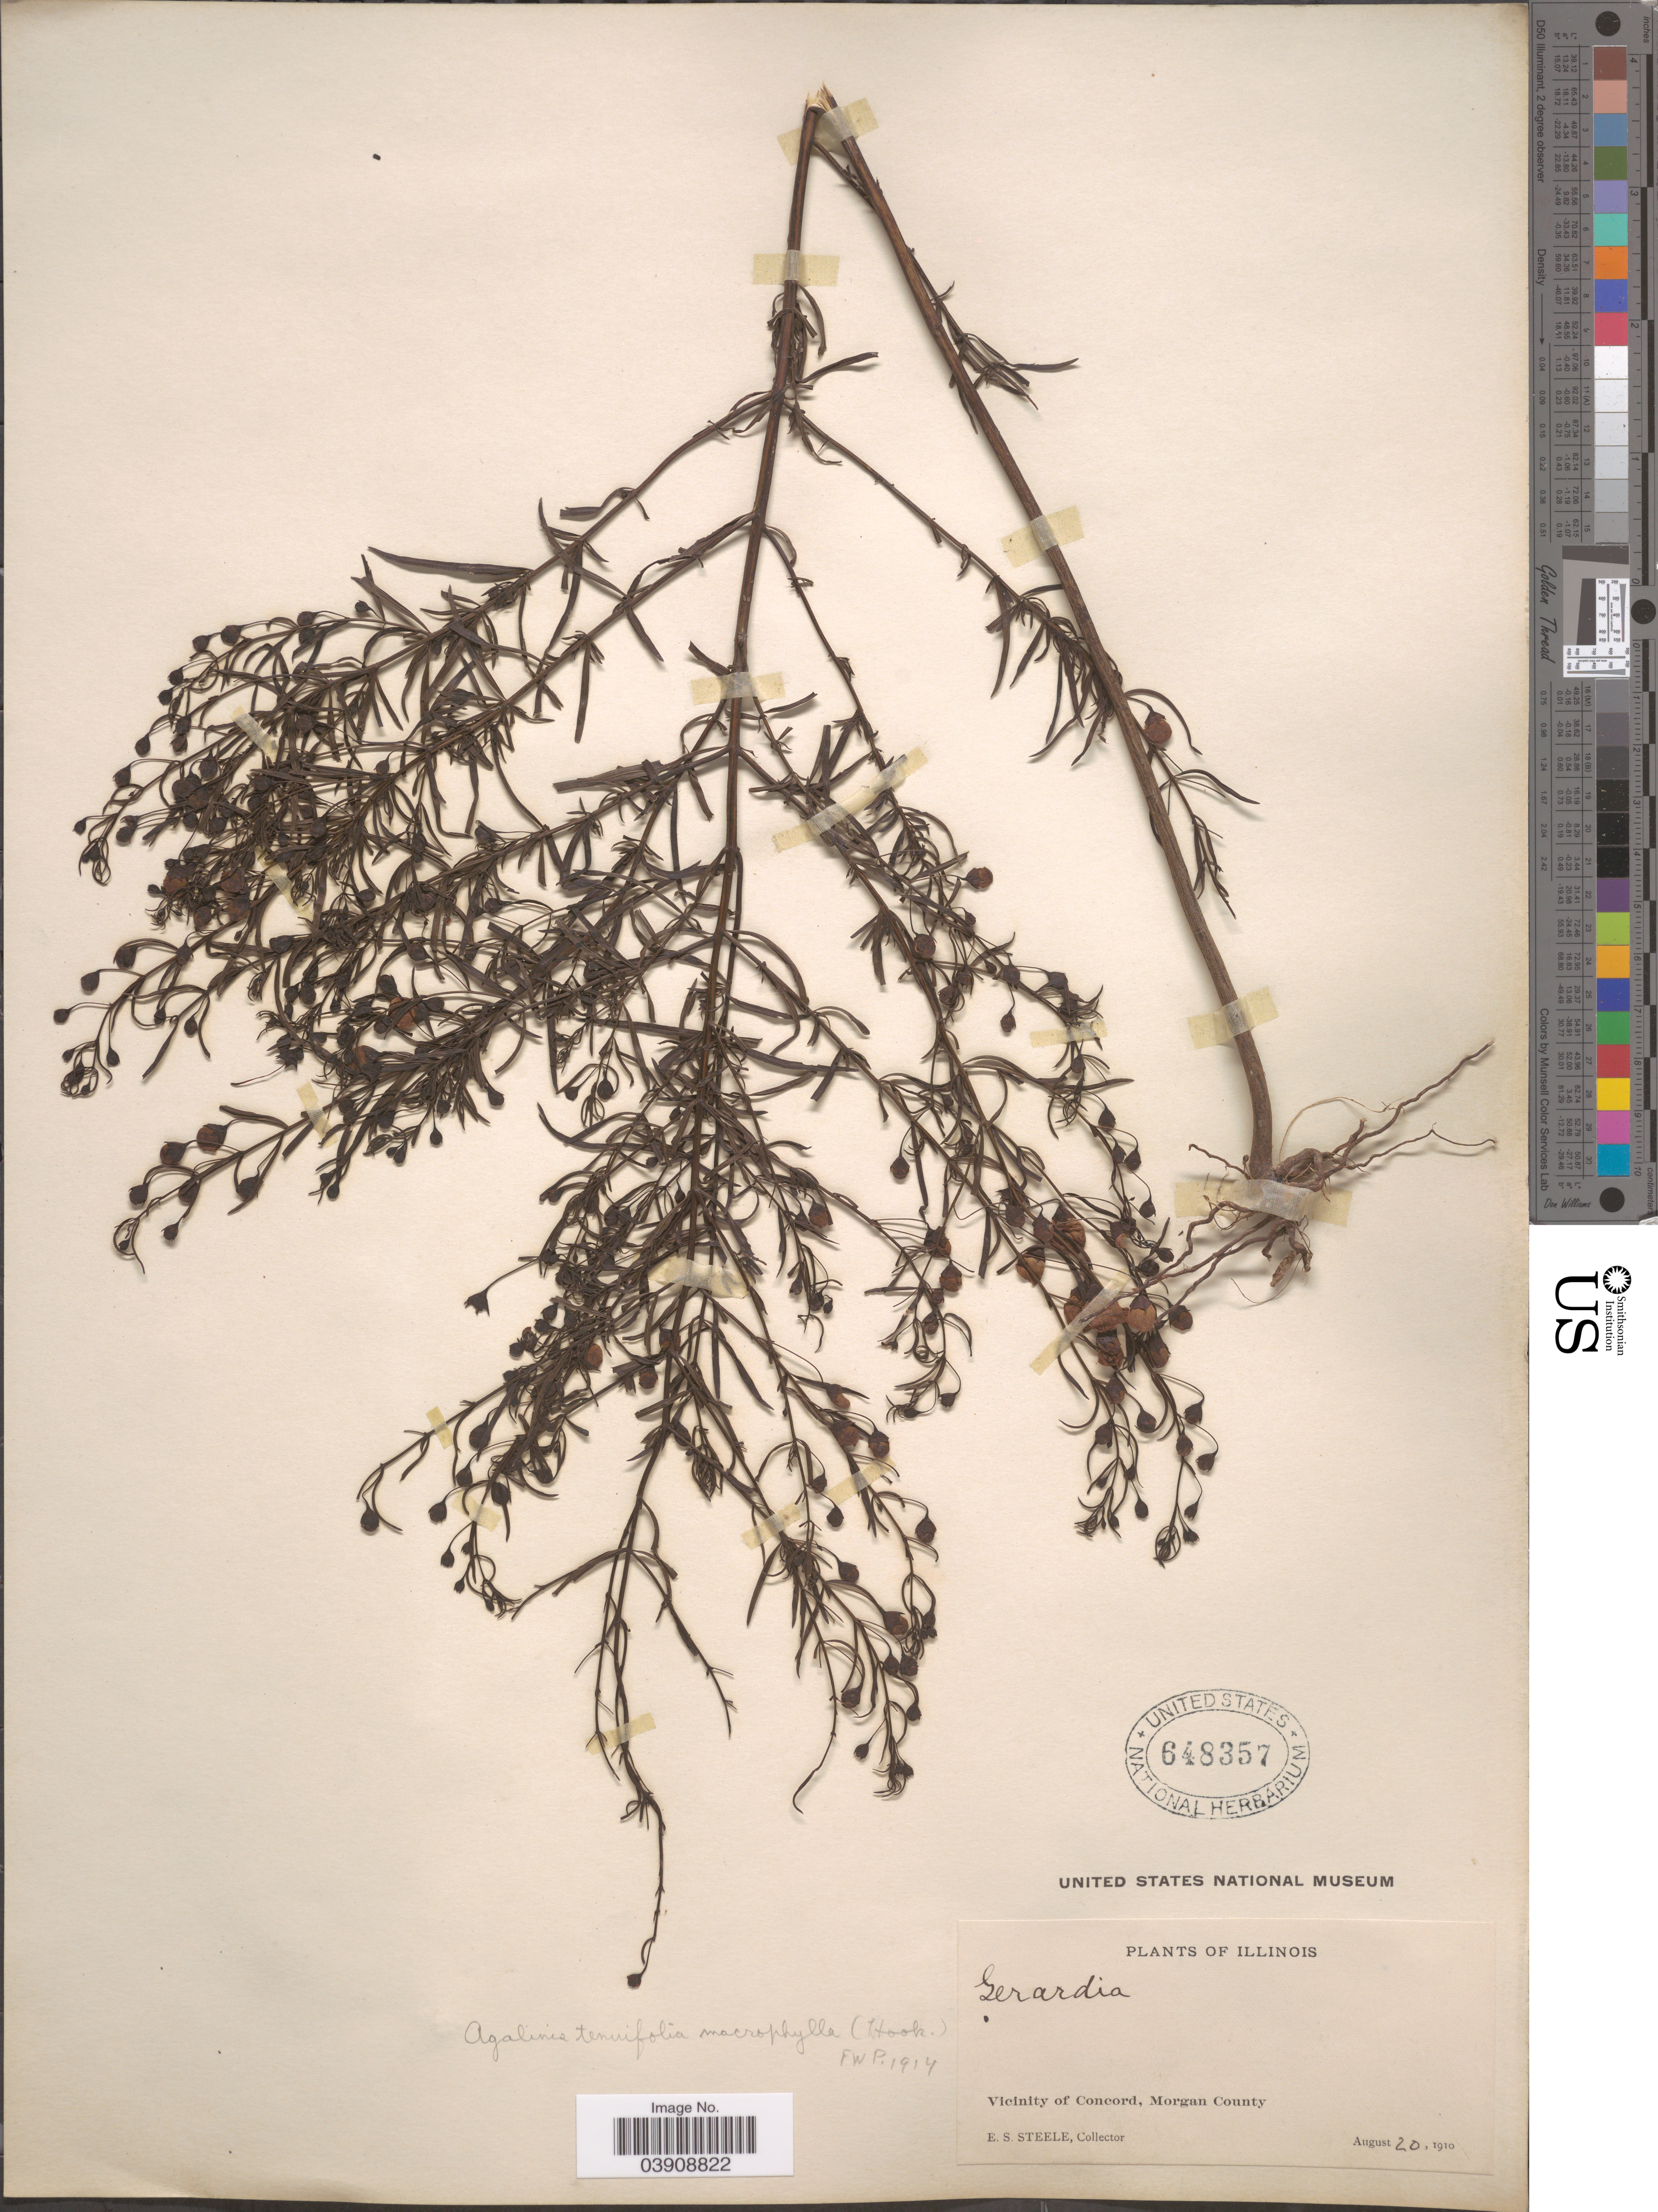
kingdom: Plantae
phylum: Tracheophyta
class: Magnoliopsida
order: Lamiales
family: Orobanchaceae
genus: Agalinis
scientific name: Agalinis tenuifolia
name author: (Vahl) Raf.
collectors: E. Steele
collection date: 1910-08-20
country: United States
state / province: Illinois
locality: Vicinity of Concord, Morgan County.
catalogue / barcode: US 648357